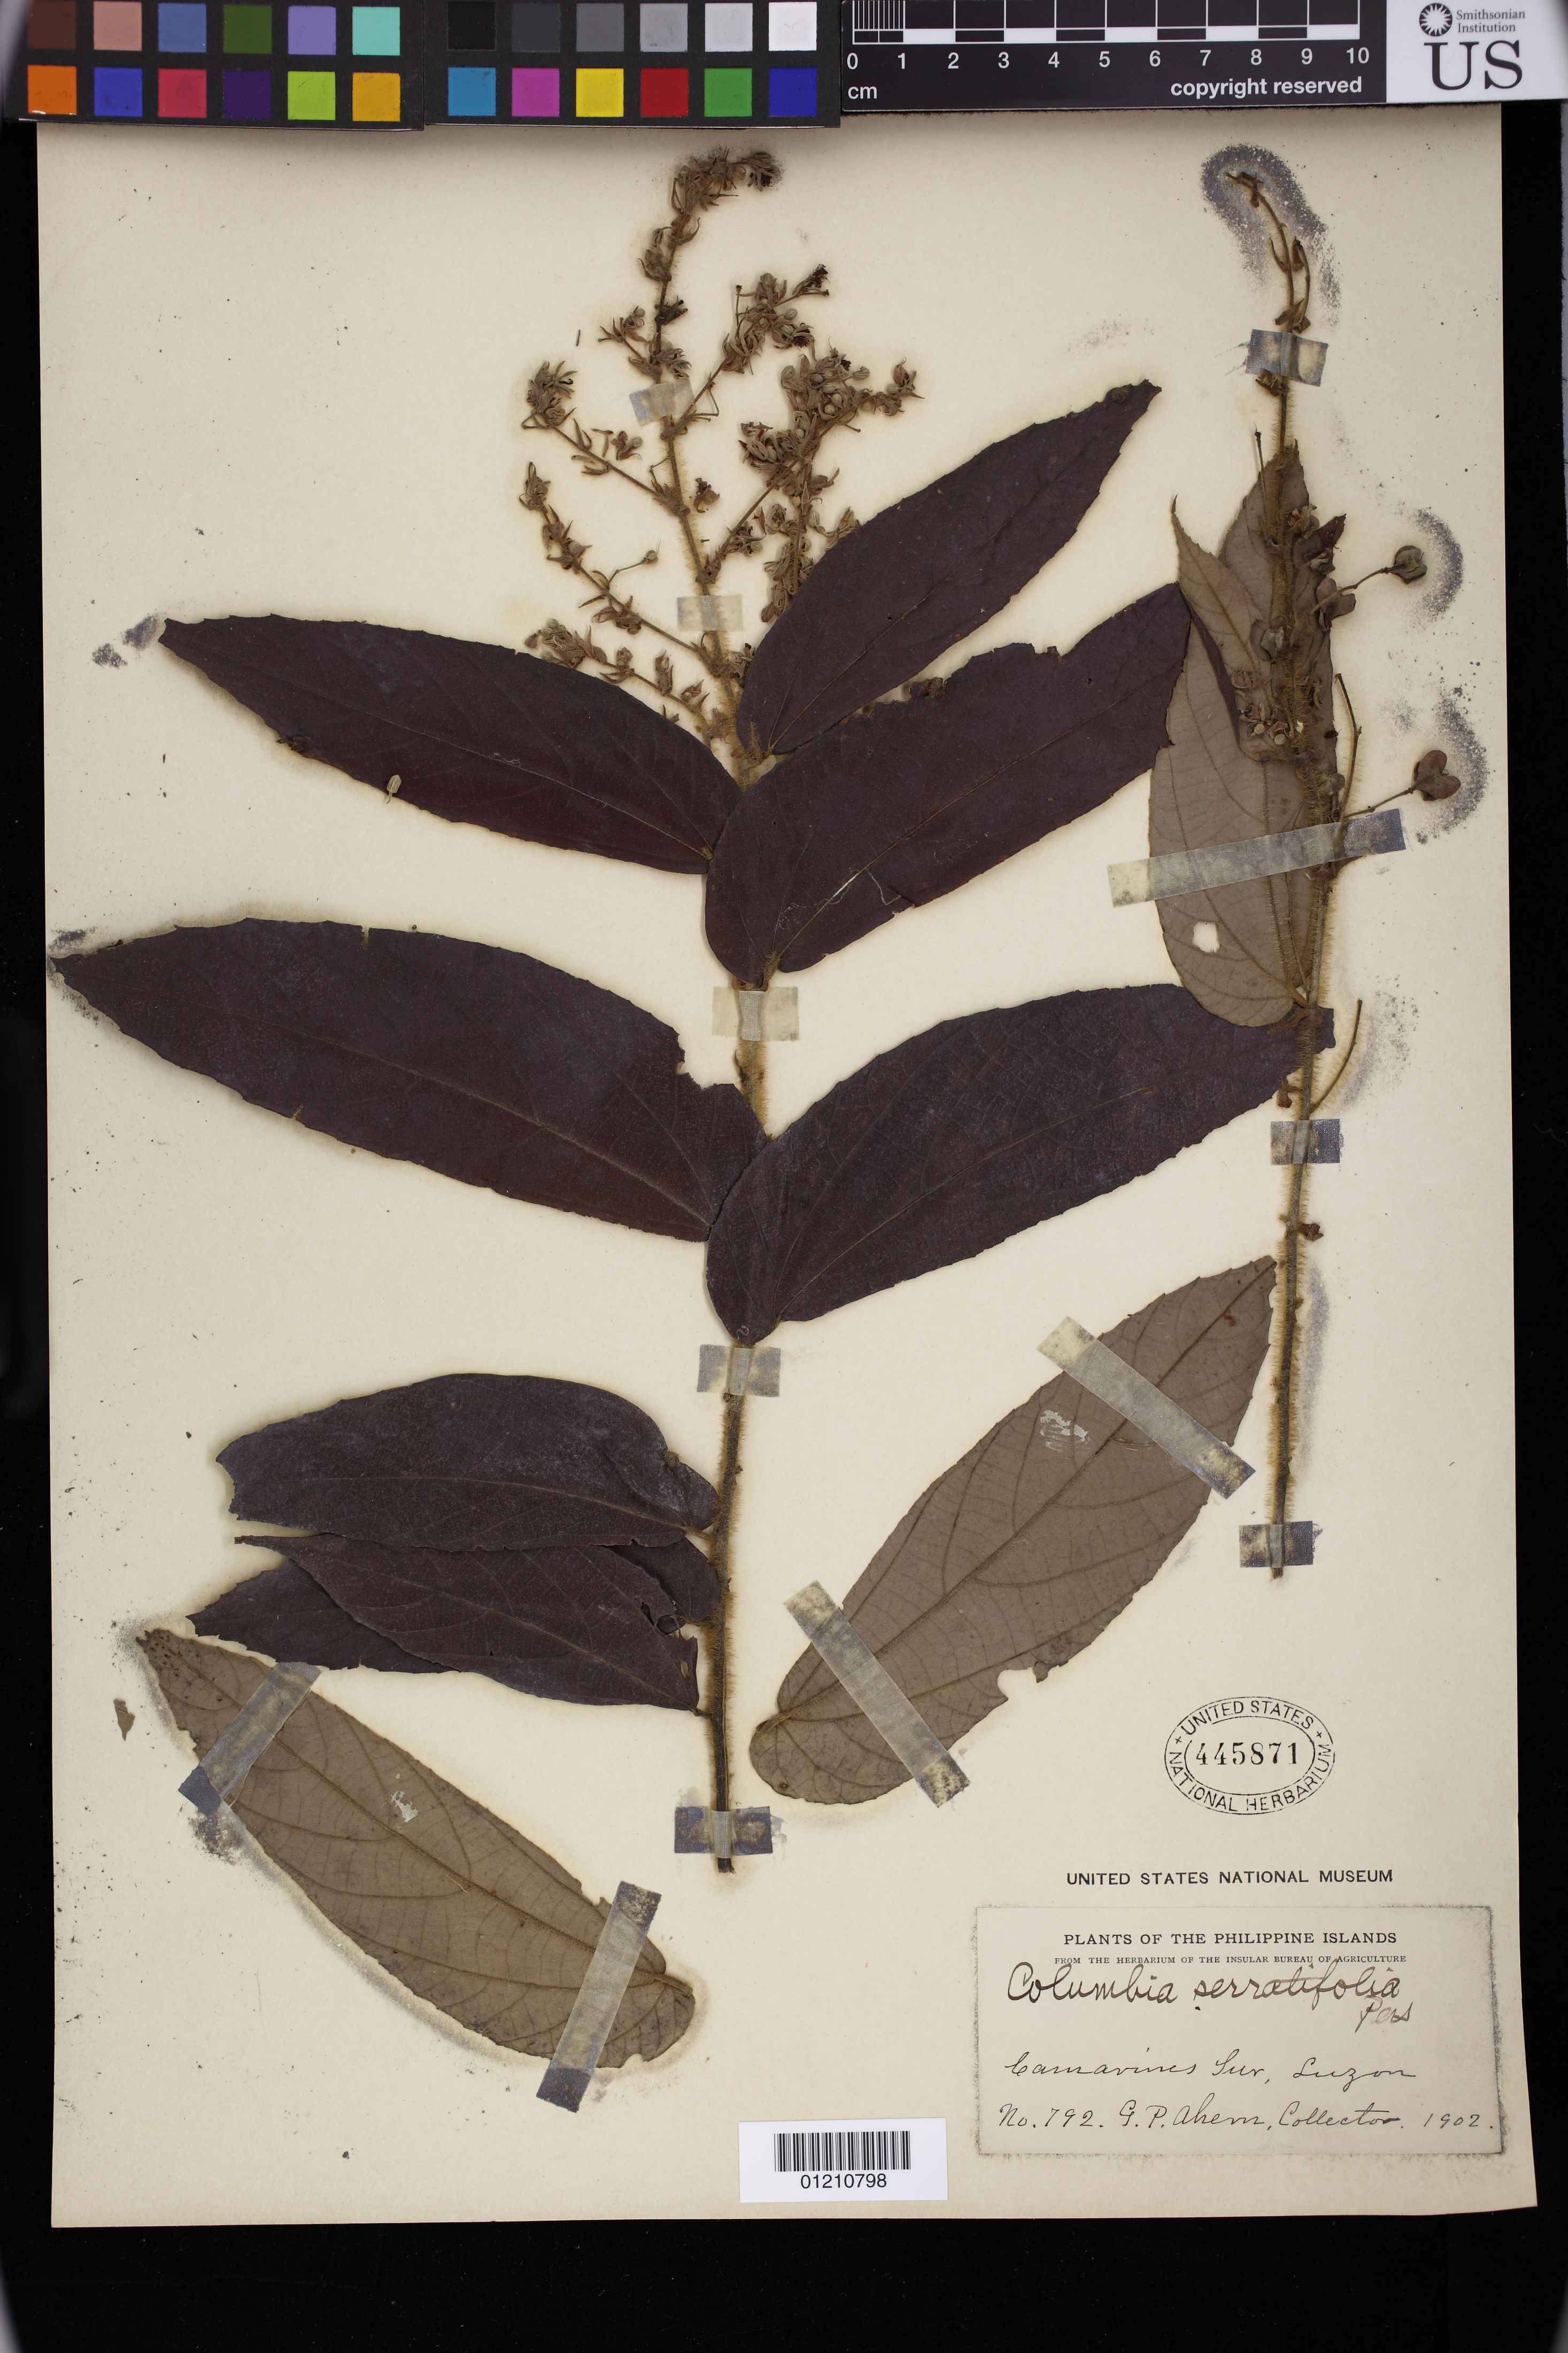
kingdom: Plantae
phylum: Tracheophyta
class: Magnoliopsida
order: Malvales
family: Malvaceae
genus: Colona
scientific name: Colona serratifolia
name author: Cav.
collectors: G. Ahern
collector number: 792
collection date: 1902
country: Philippines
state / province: Bicol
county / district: Camarines Sur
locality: Camarines Sur. Luzon.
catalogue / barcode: US 445871